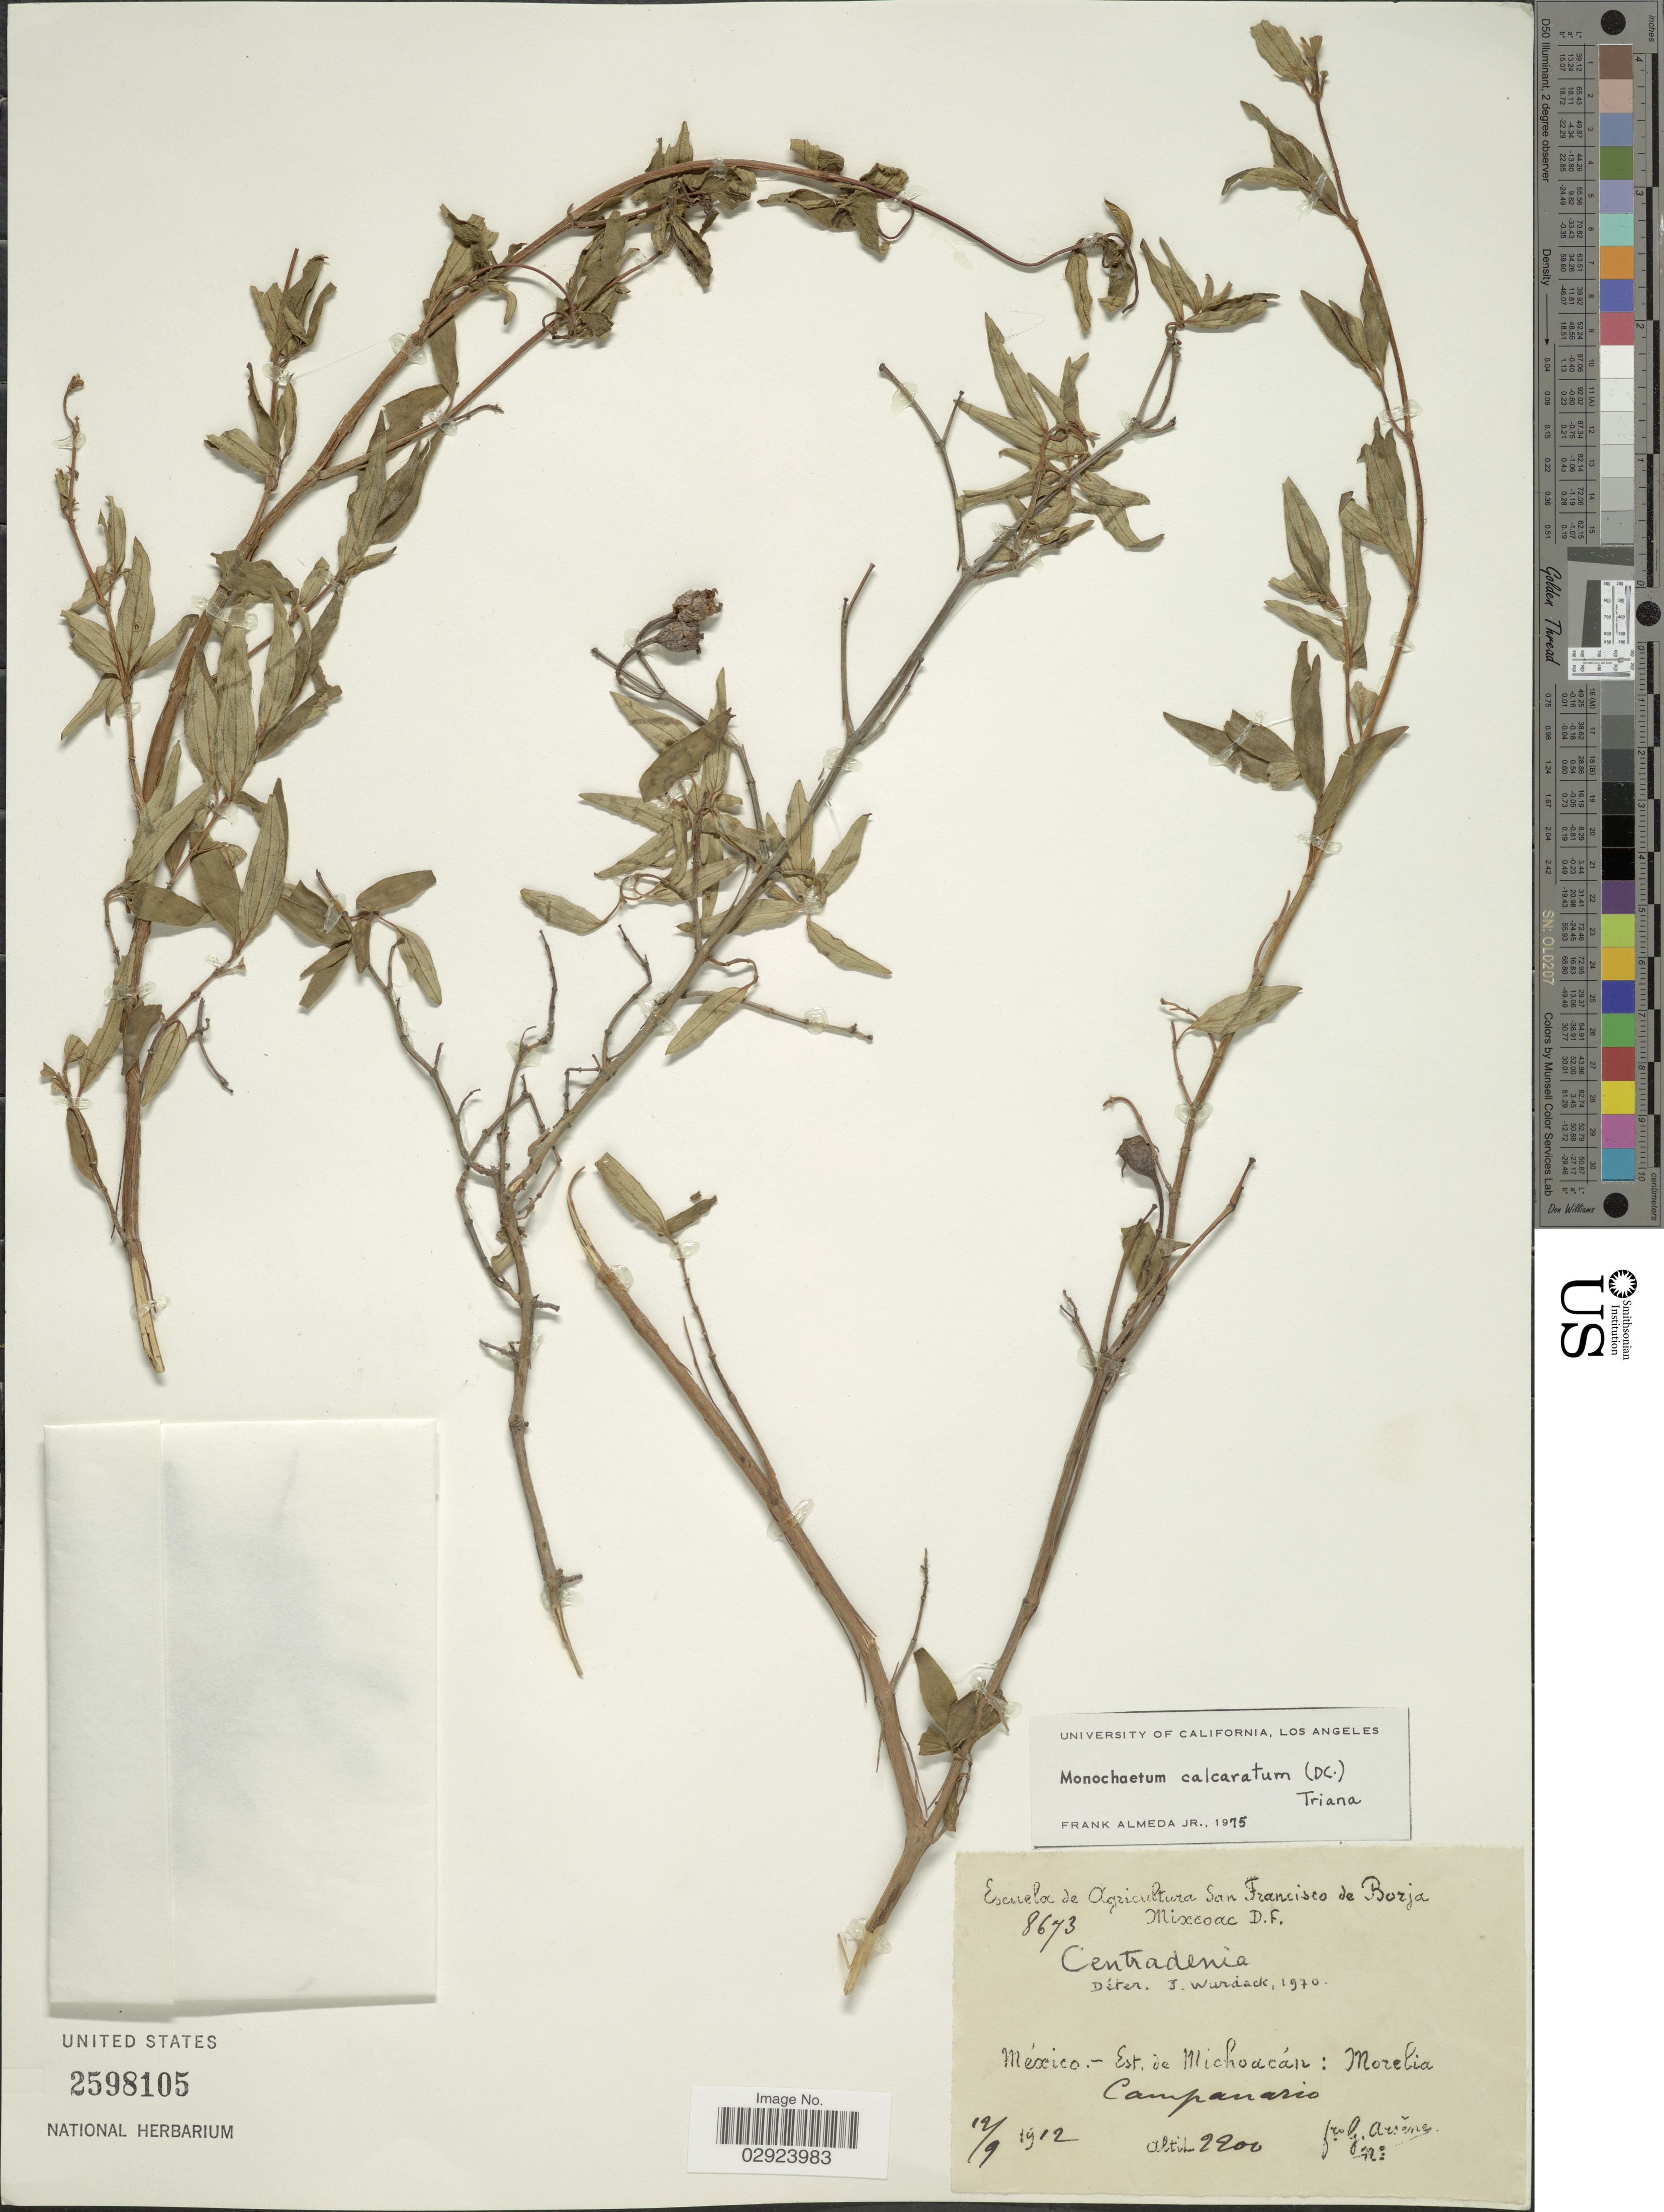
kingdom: Plantae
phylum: Tracheophyta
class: Magnoliopsida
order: Myrtales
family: Melastomataceae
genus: Monochaetum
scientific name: Monochaetum calcaratum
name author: (DC.) Triana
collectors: Bro. G. Arsène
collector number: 8673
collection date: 1912-09-12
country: Mexico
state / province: Michoacán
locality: Morelia. Campanario.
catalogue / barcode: US 2598105